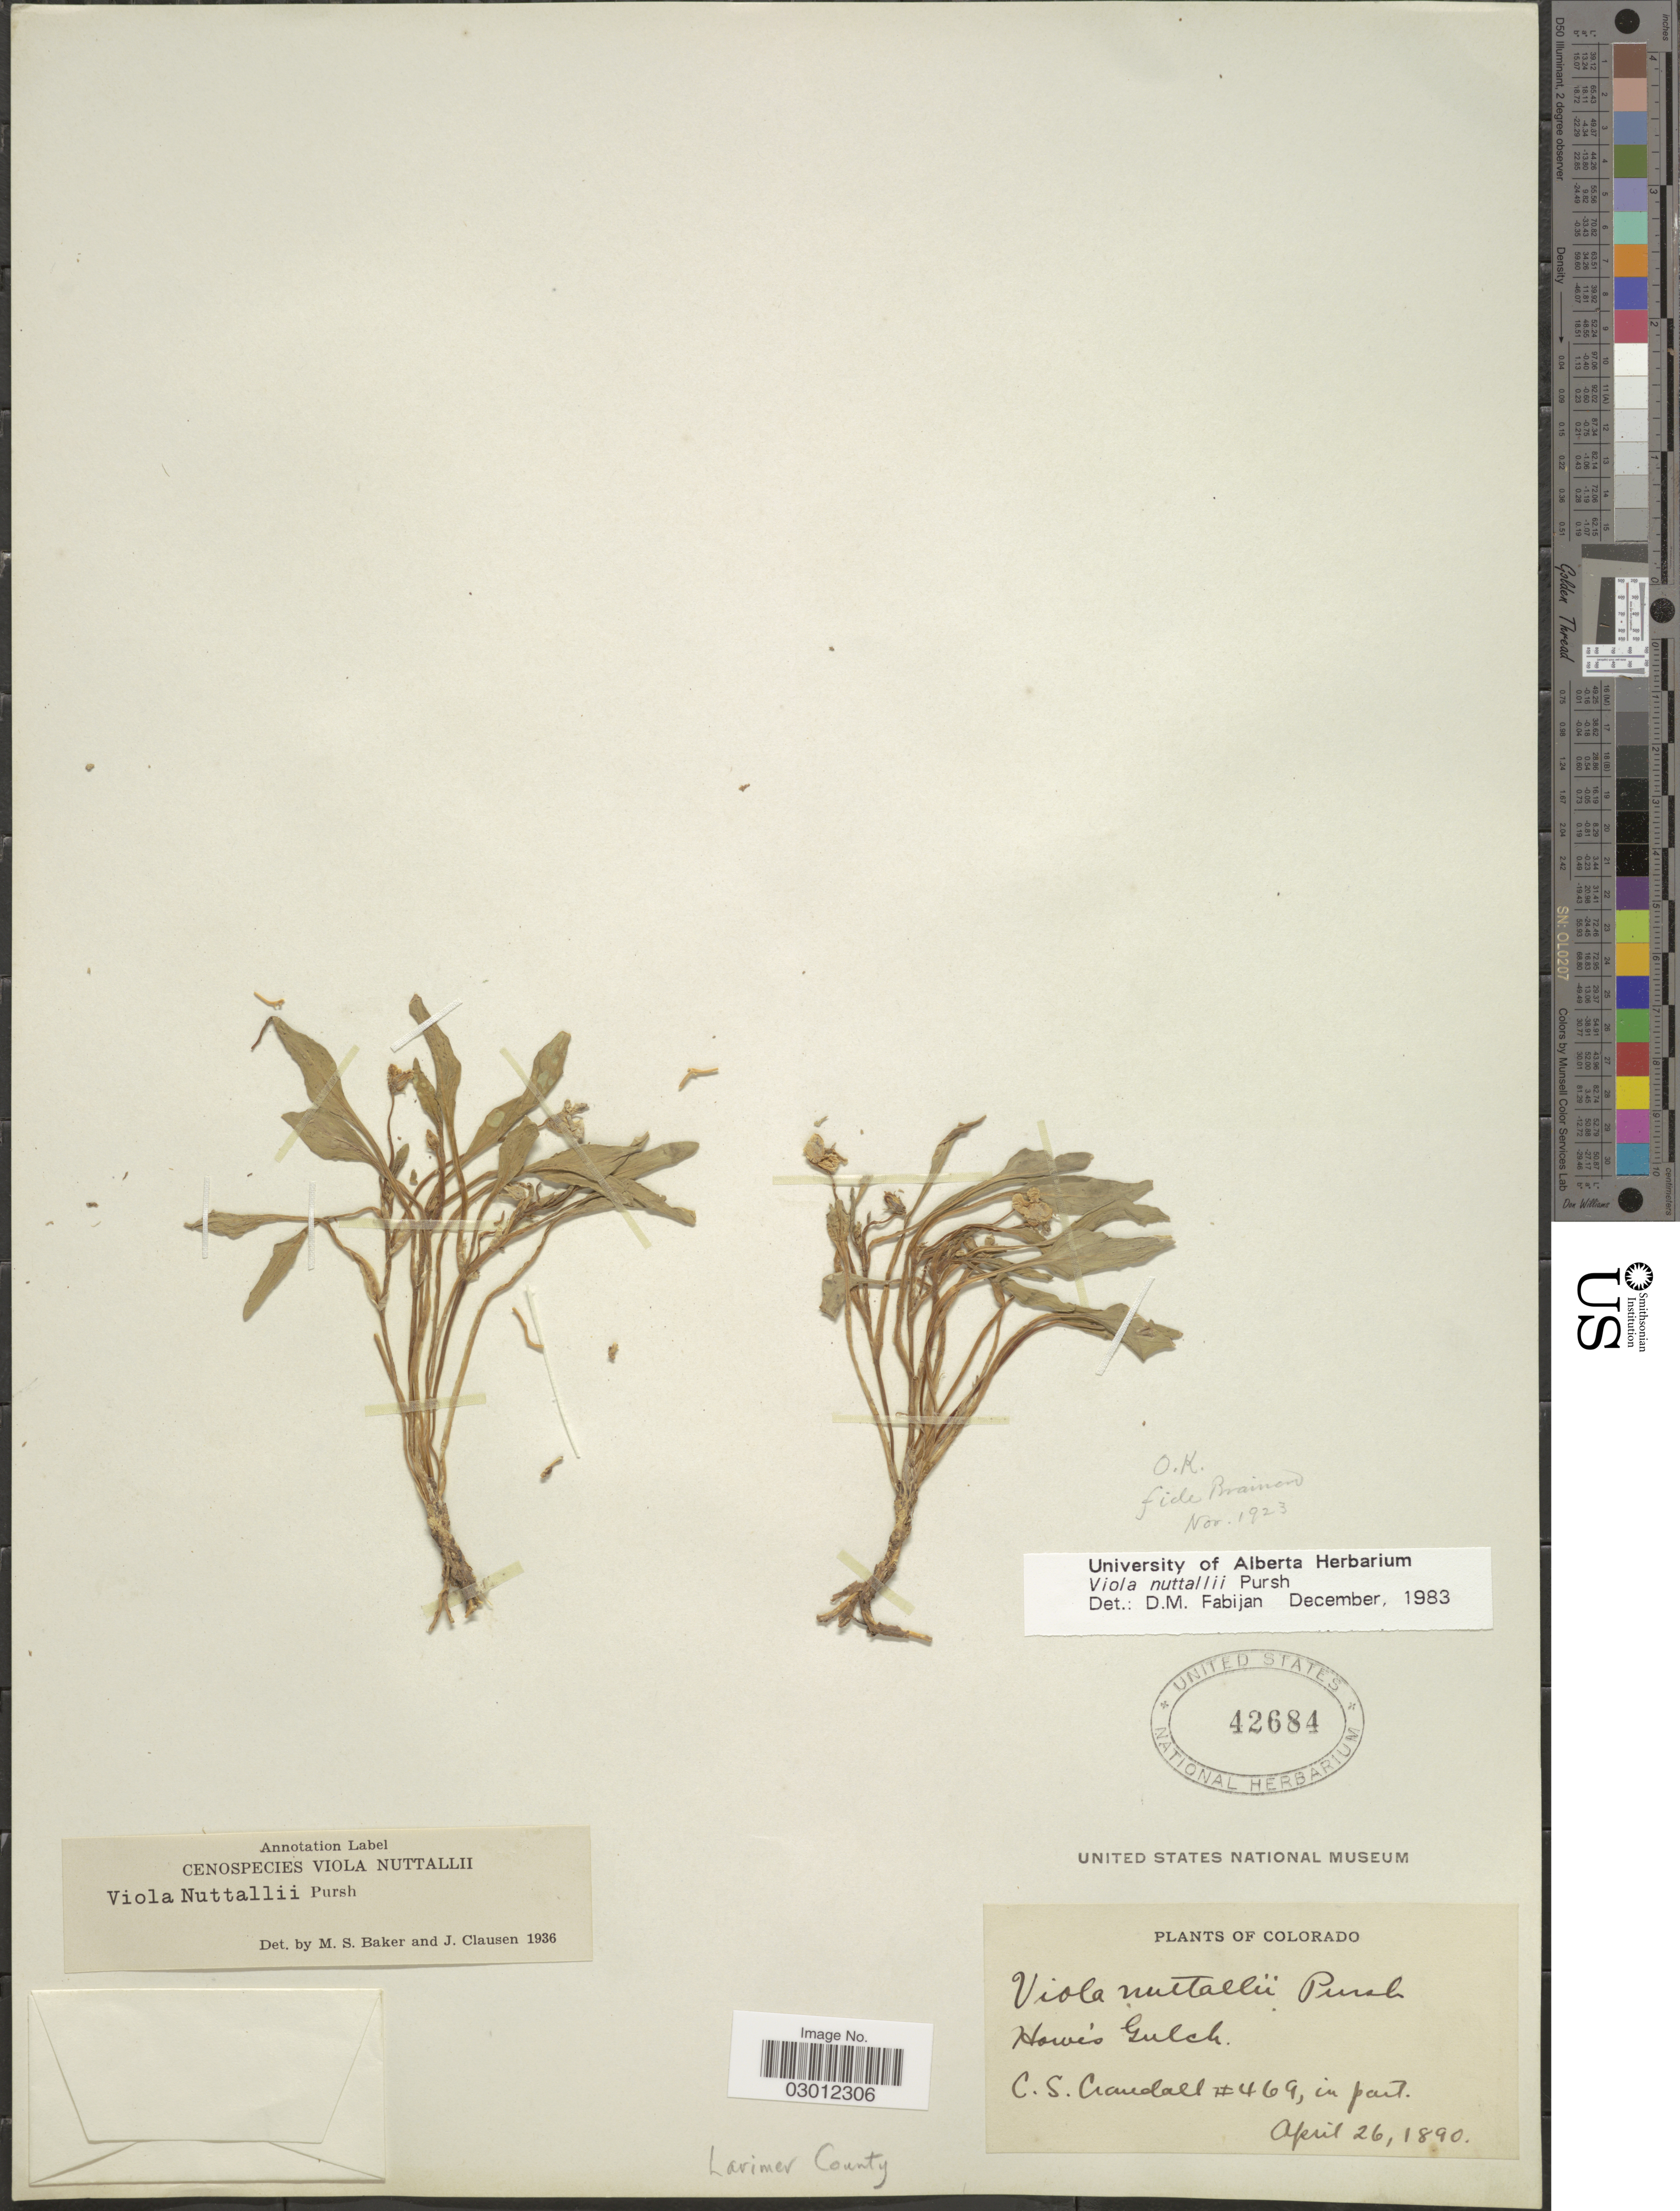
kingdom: Plantae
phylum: Tracheophyta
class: Magnoliopsida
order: Malpighiales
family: Violaceae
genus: Viola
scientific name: Viola nuttallii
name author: Pursh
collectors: C. Crandall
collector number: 469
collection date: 1890-04-26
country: United States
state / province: Colorado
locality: Howe's Gulch. Larimer County.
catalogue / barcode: US 42684